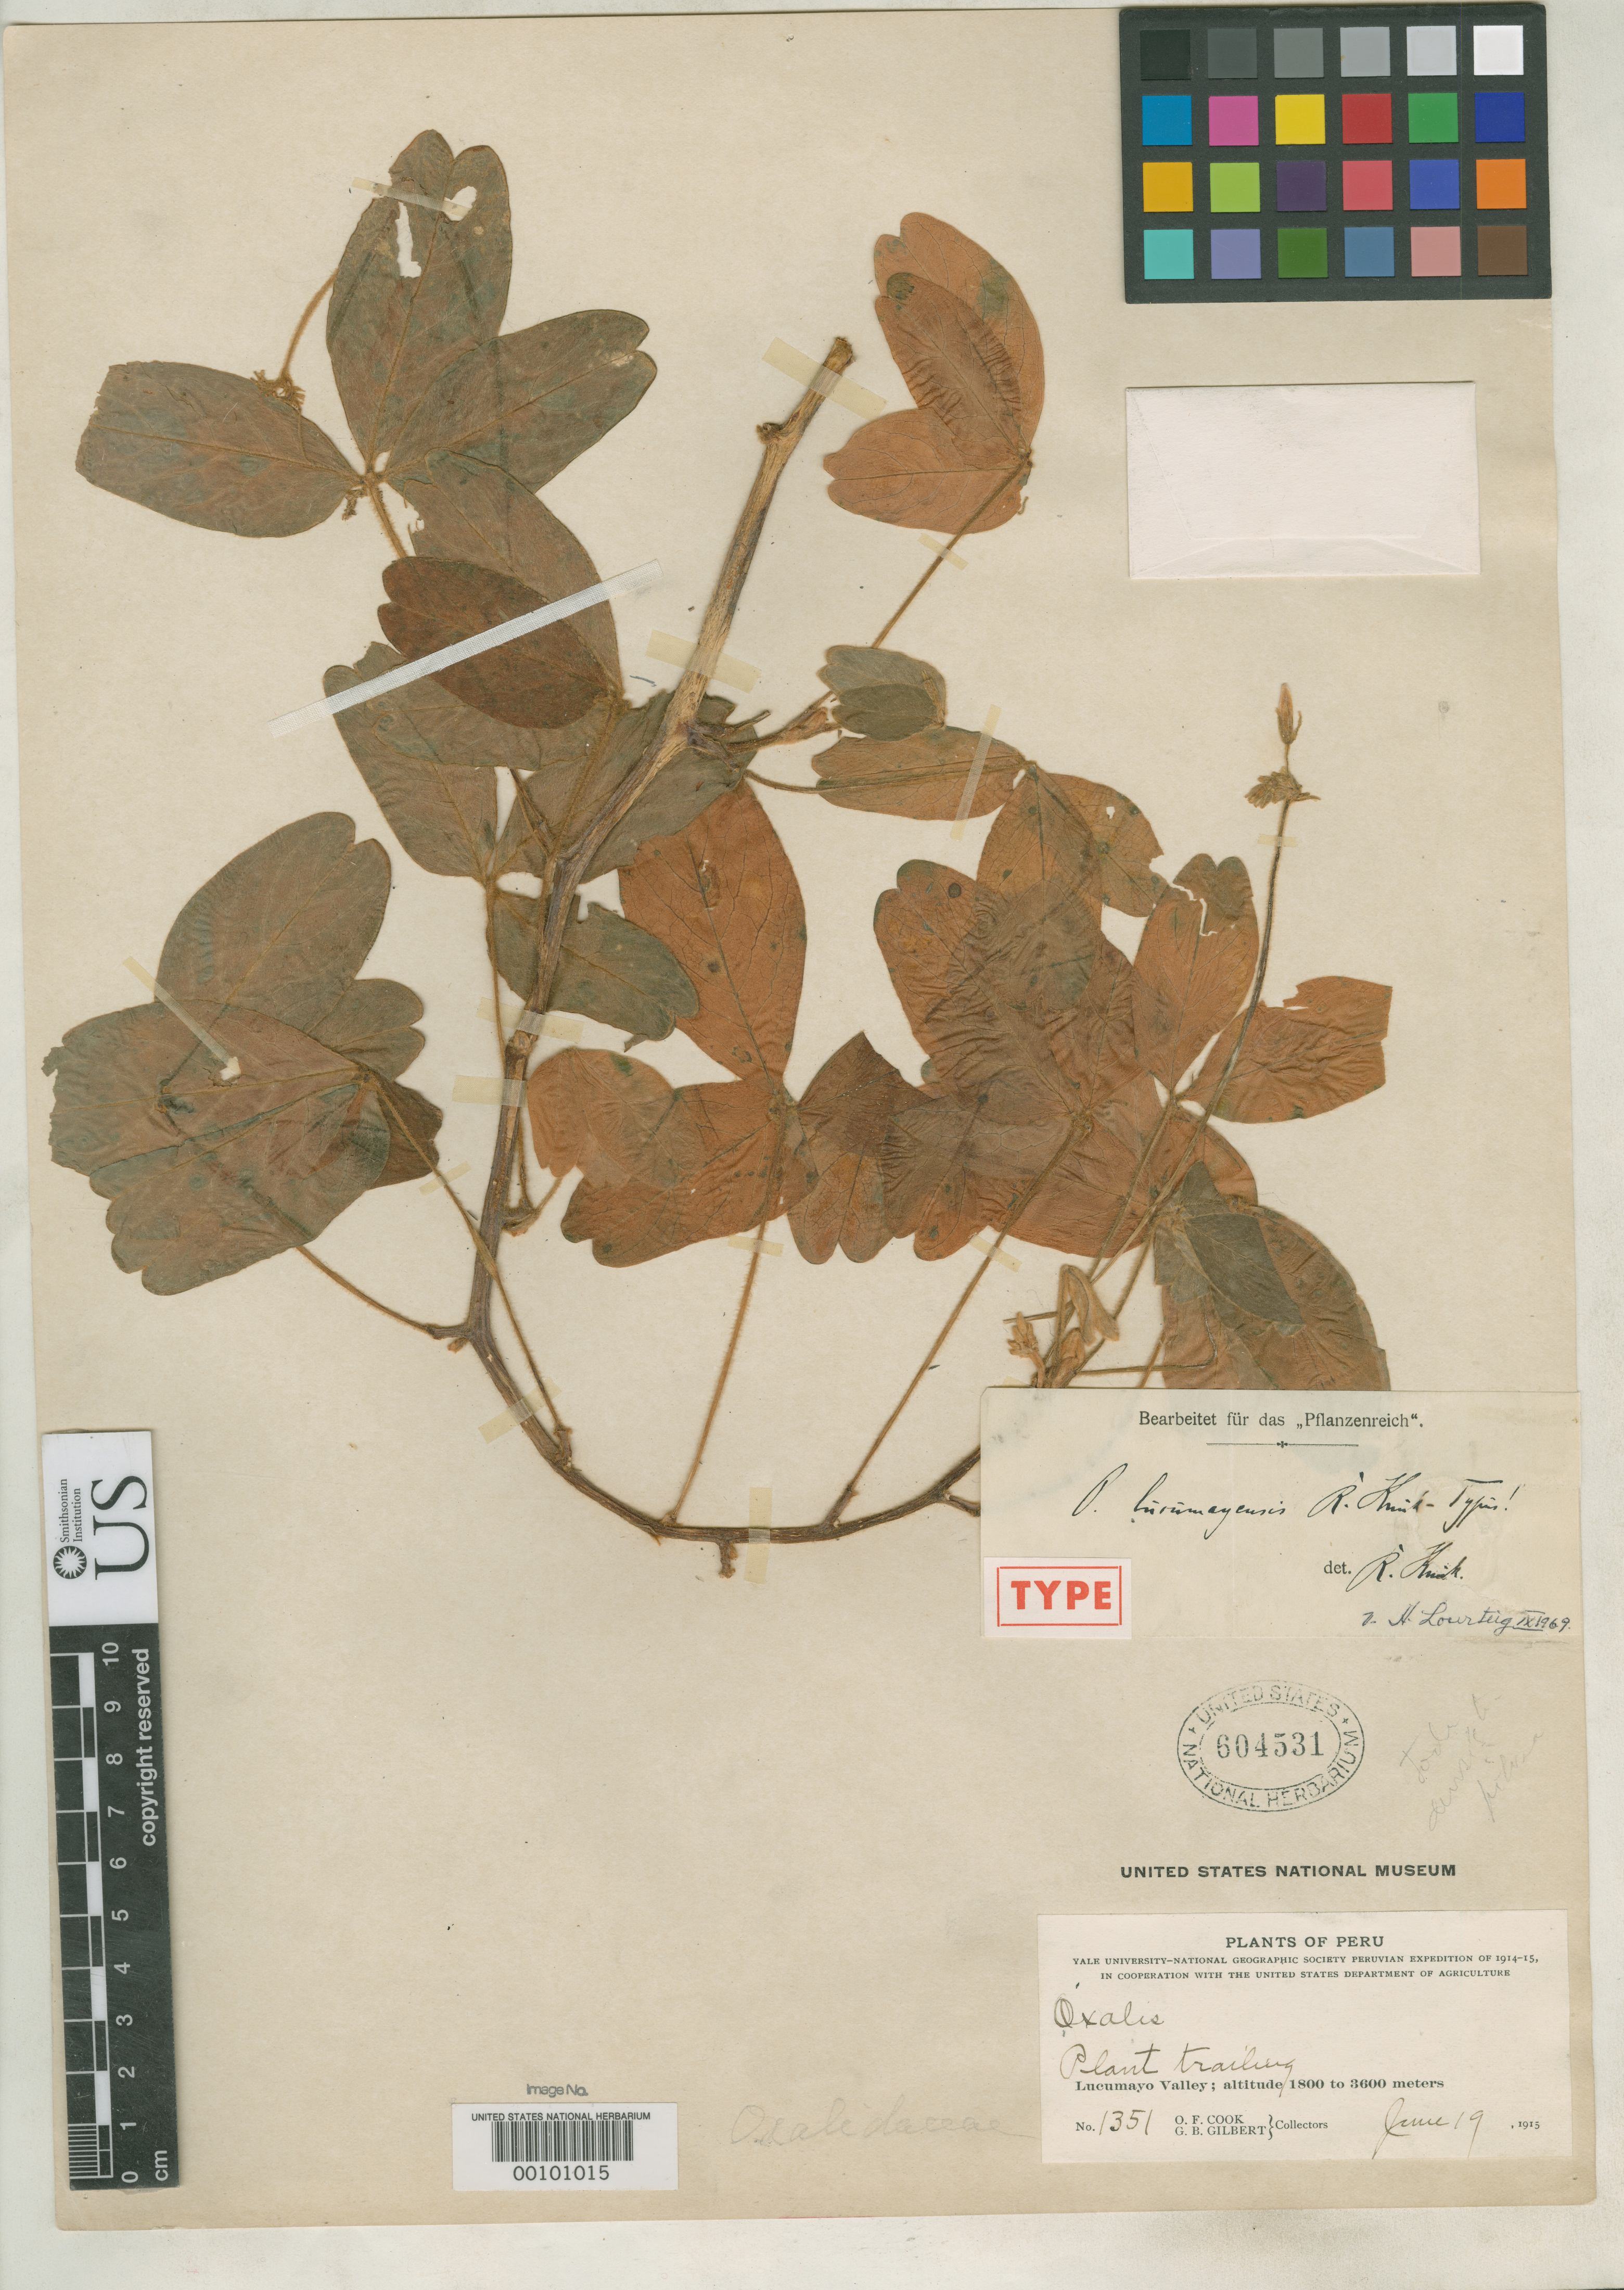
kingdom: Plantae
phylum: Tracheophyta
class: Magnoliopsida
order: Oxalidales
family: Oxalidaceae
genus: Oxalis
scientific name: Oxalis lucumayensis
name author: R. Knuth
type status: Holotype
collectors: O. F. Cook & G. B. Gilbert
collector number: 1351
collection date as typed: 19 Jun 1915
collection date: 1915-06-19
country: Peru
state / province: Cusco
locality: Lucumayo Valley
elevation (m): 1800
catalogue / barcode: US 604531